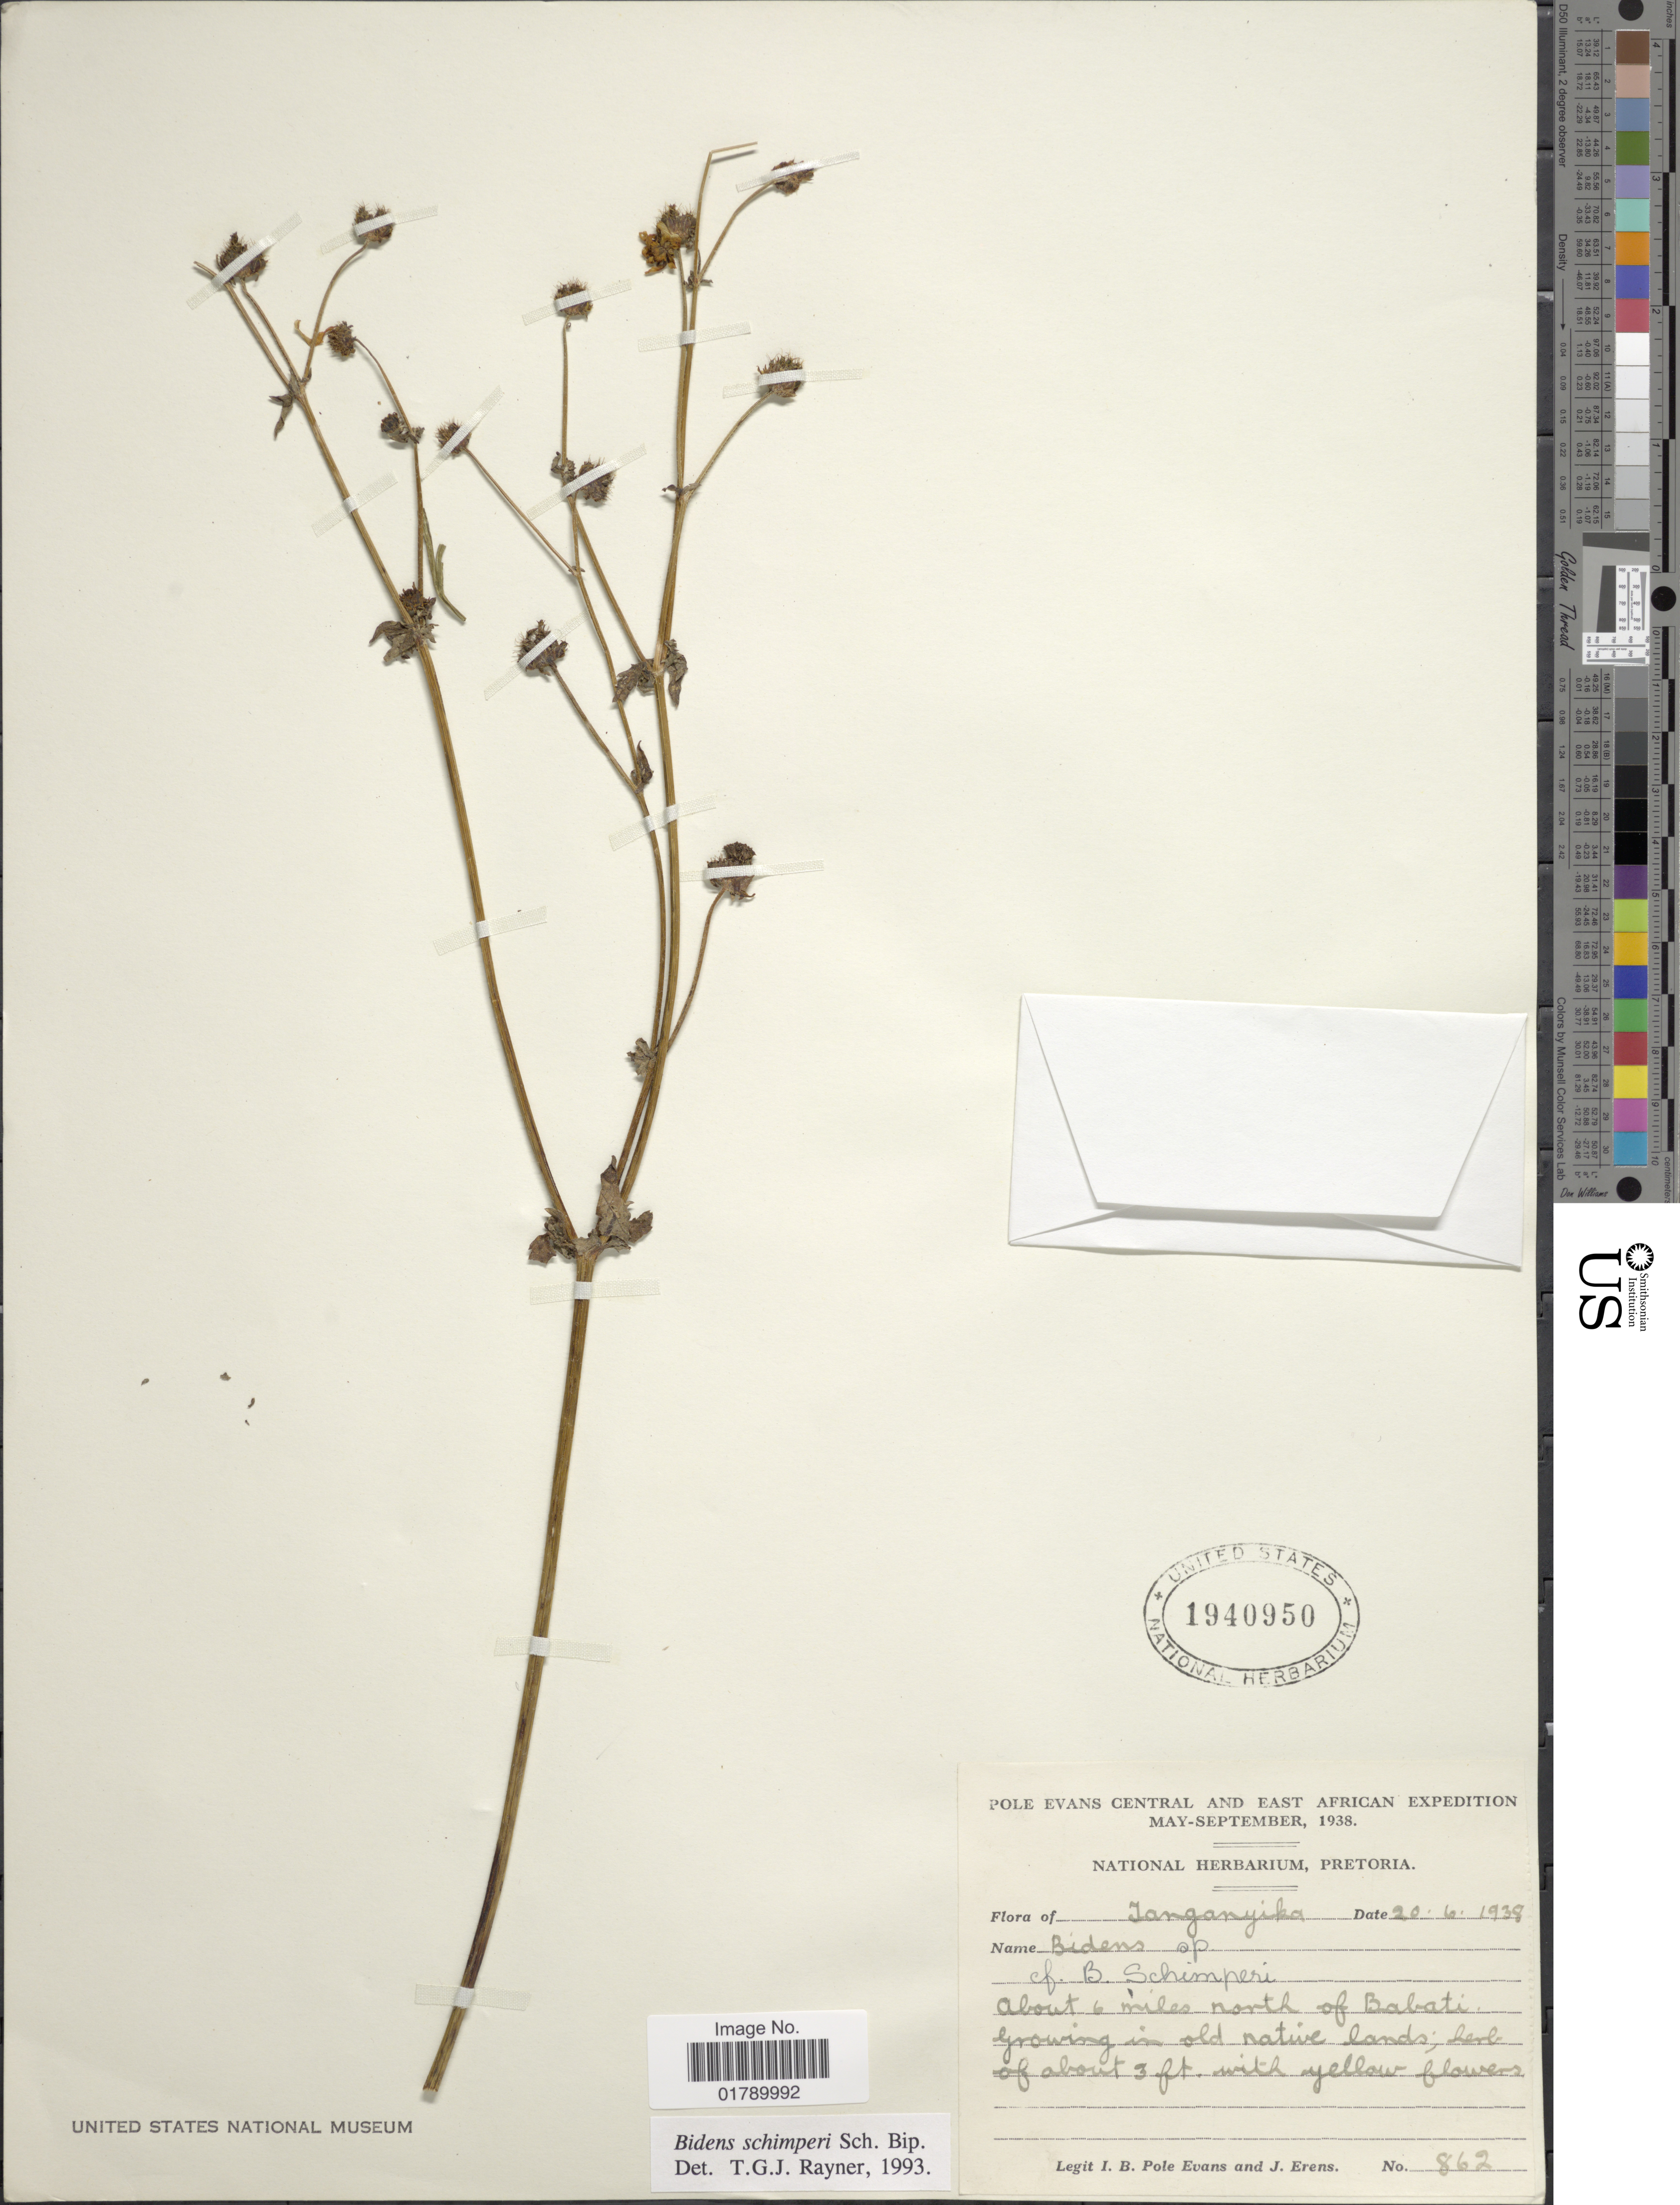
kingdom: Plantae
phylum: Tracheophyta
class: Magnoliopsida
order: Asterales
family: Asteraceae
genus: Bidens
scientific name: Bidens schimperi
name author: Sch. Bip. ex Walpers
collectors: I. B. Pole-Evans & J. Erens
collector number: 862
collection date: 1938-06-20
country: Tanzania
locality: Pole Evans and East Africa, Tanganyika, about 6 miles north of Babati.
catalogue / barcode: US 1940950